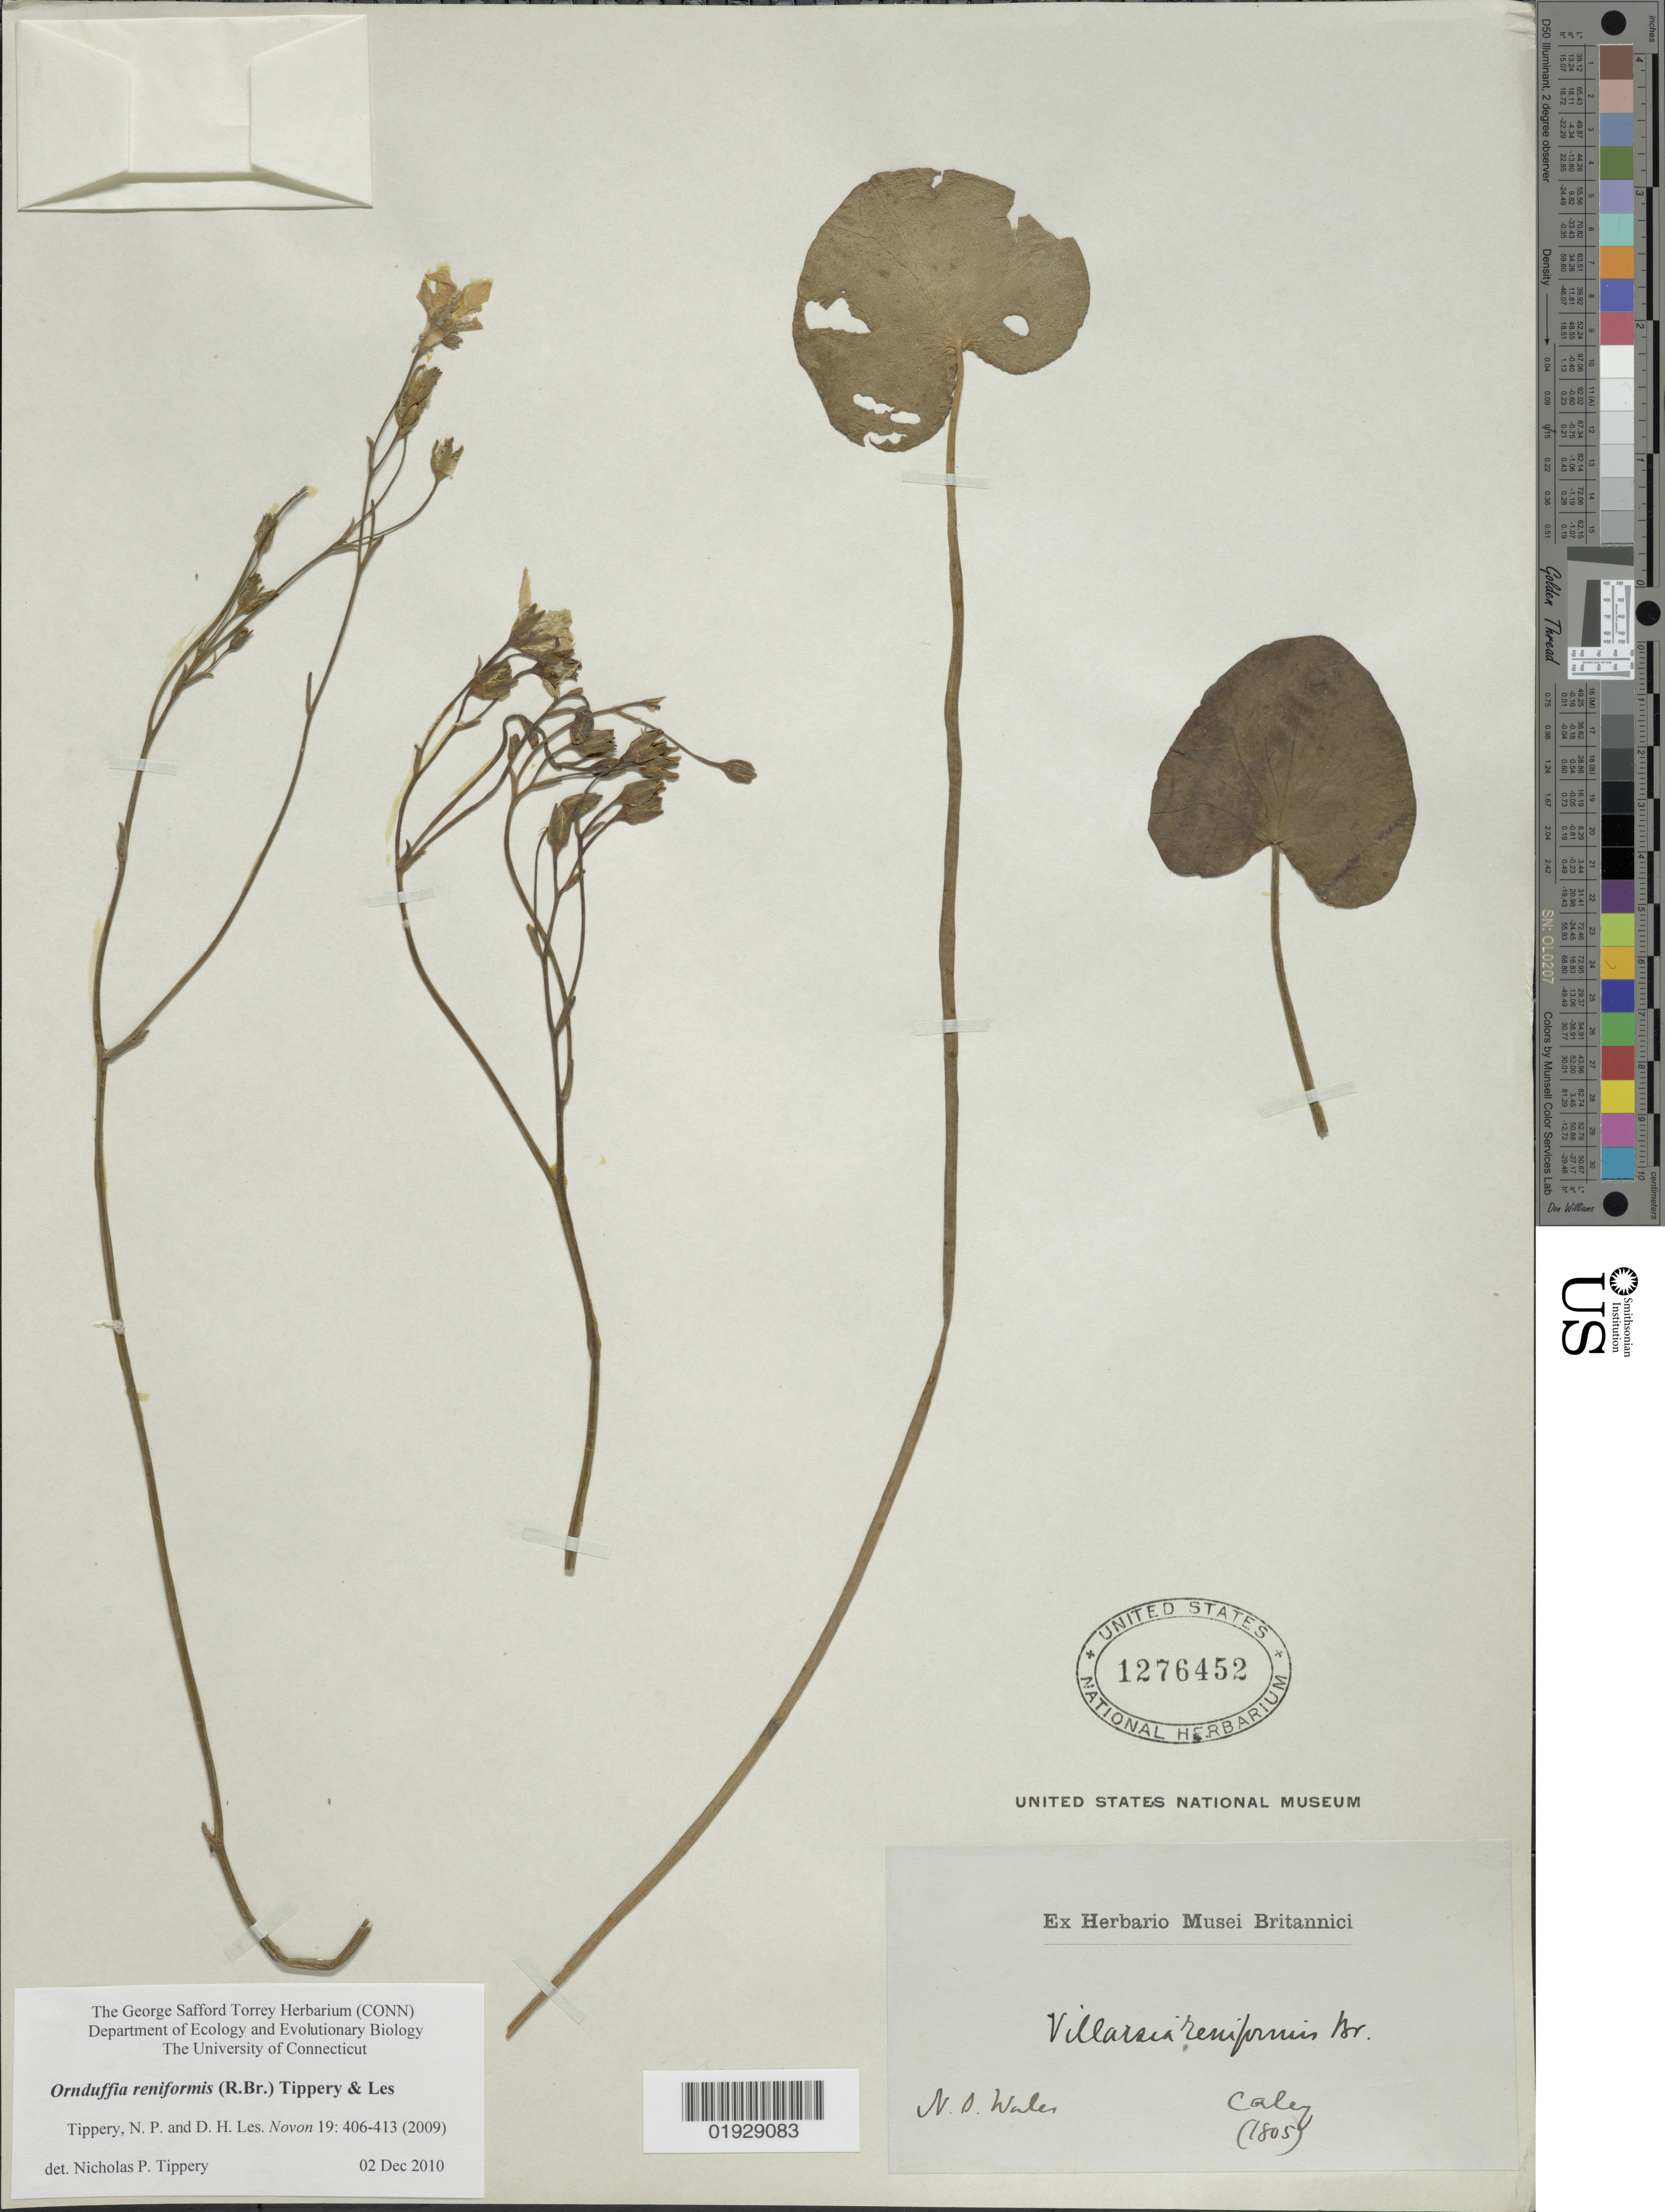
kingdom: Plantae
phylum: Tracheophyta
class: Magnoliopsida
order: Asterales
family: Menyanthaceae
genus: Villarsia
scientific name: Villarsia parnassifolia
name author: R. Br.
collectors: -. Caley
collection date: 1805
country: Australia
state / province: New South Wales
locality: N.S. Wales.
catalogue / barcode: US 1276452